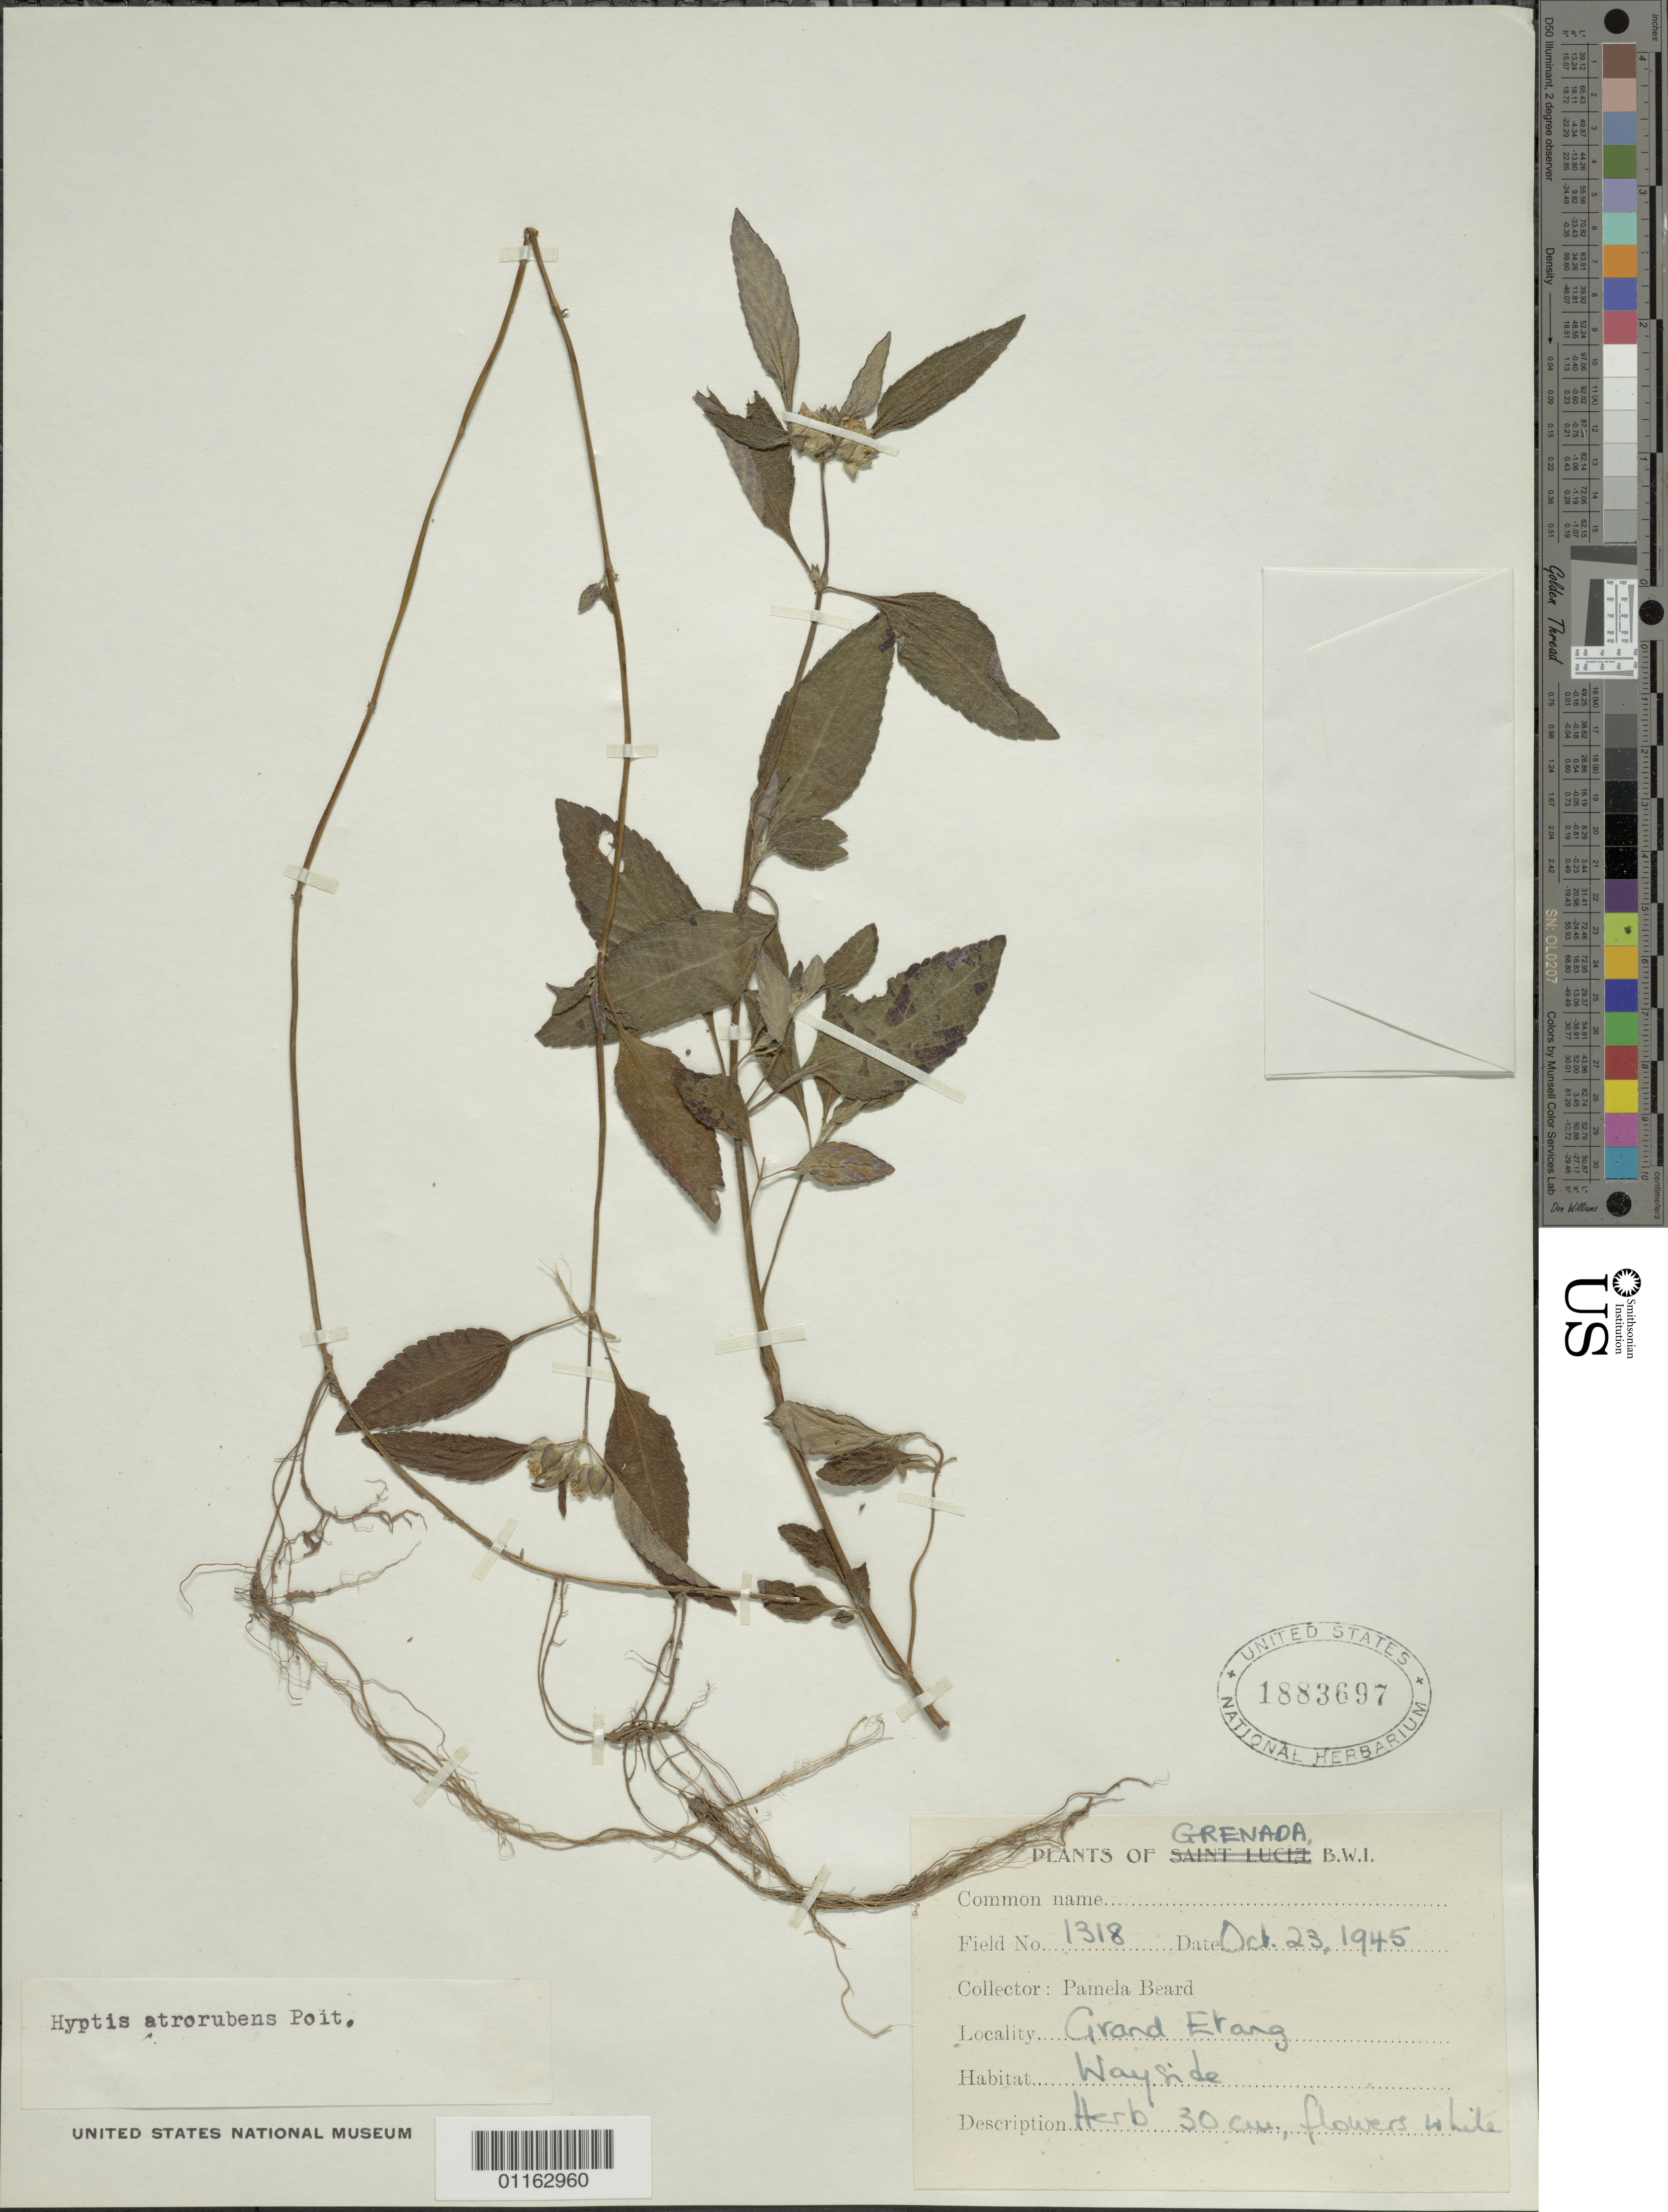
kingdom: Plantae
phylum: Tracheophyta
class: Magnoliopsida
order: Lamiales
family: Lamiaceae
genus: Hyptis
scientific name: Hyptis atrorubens var. atrorubens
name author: Poit.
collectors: P. Beard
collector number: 1318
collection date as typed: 23 Oct 1945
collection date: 1945-10-23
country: Grenada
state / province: Saint Andrew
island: Grenada I.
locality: Grand Etang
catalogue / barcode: US 1883697